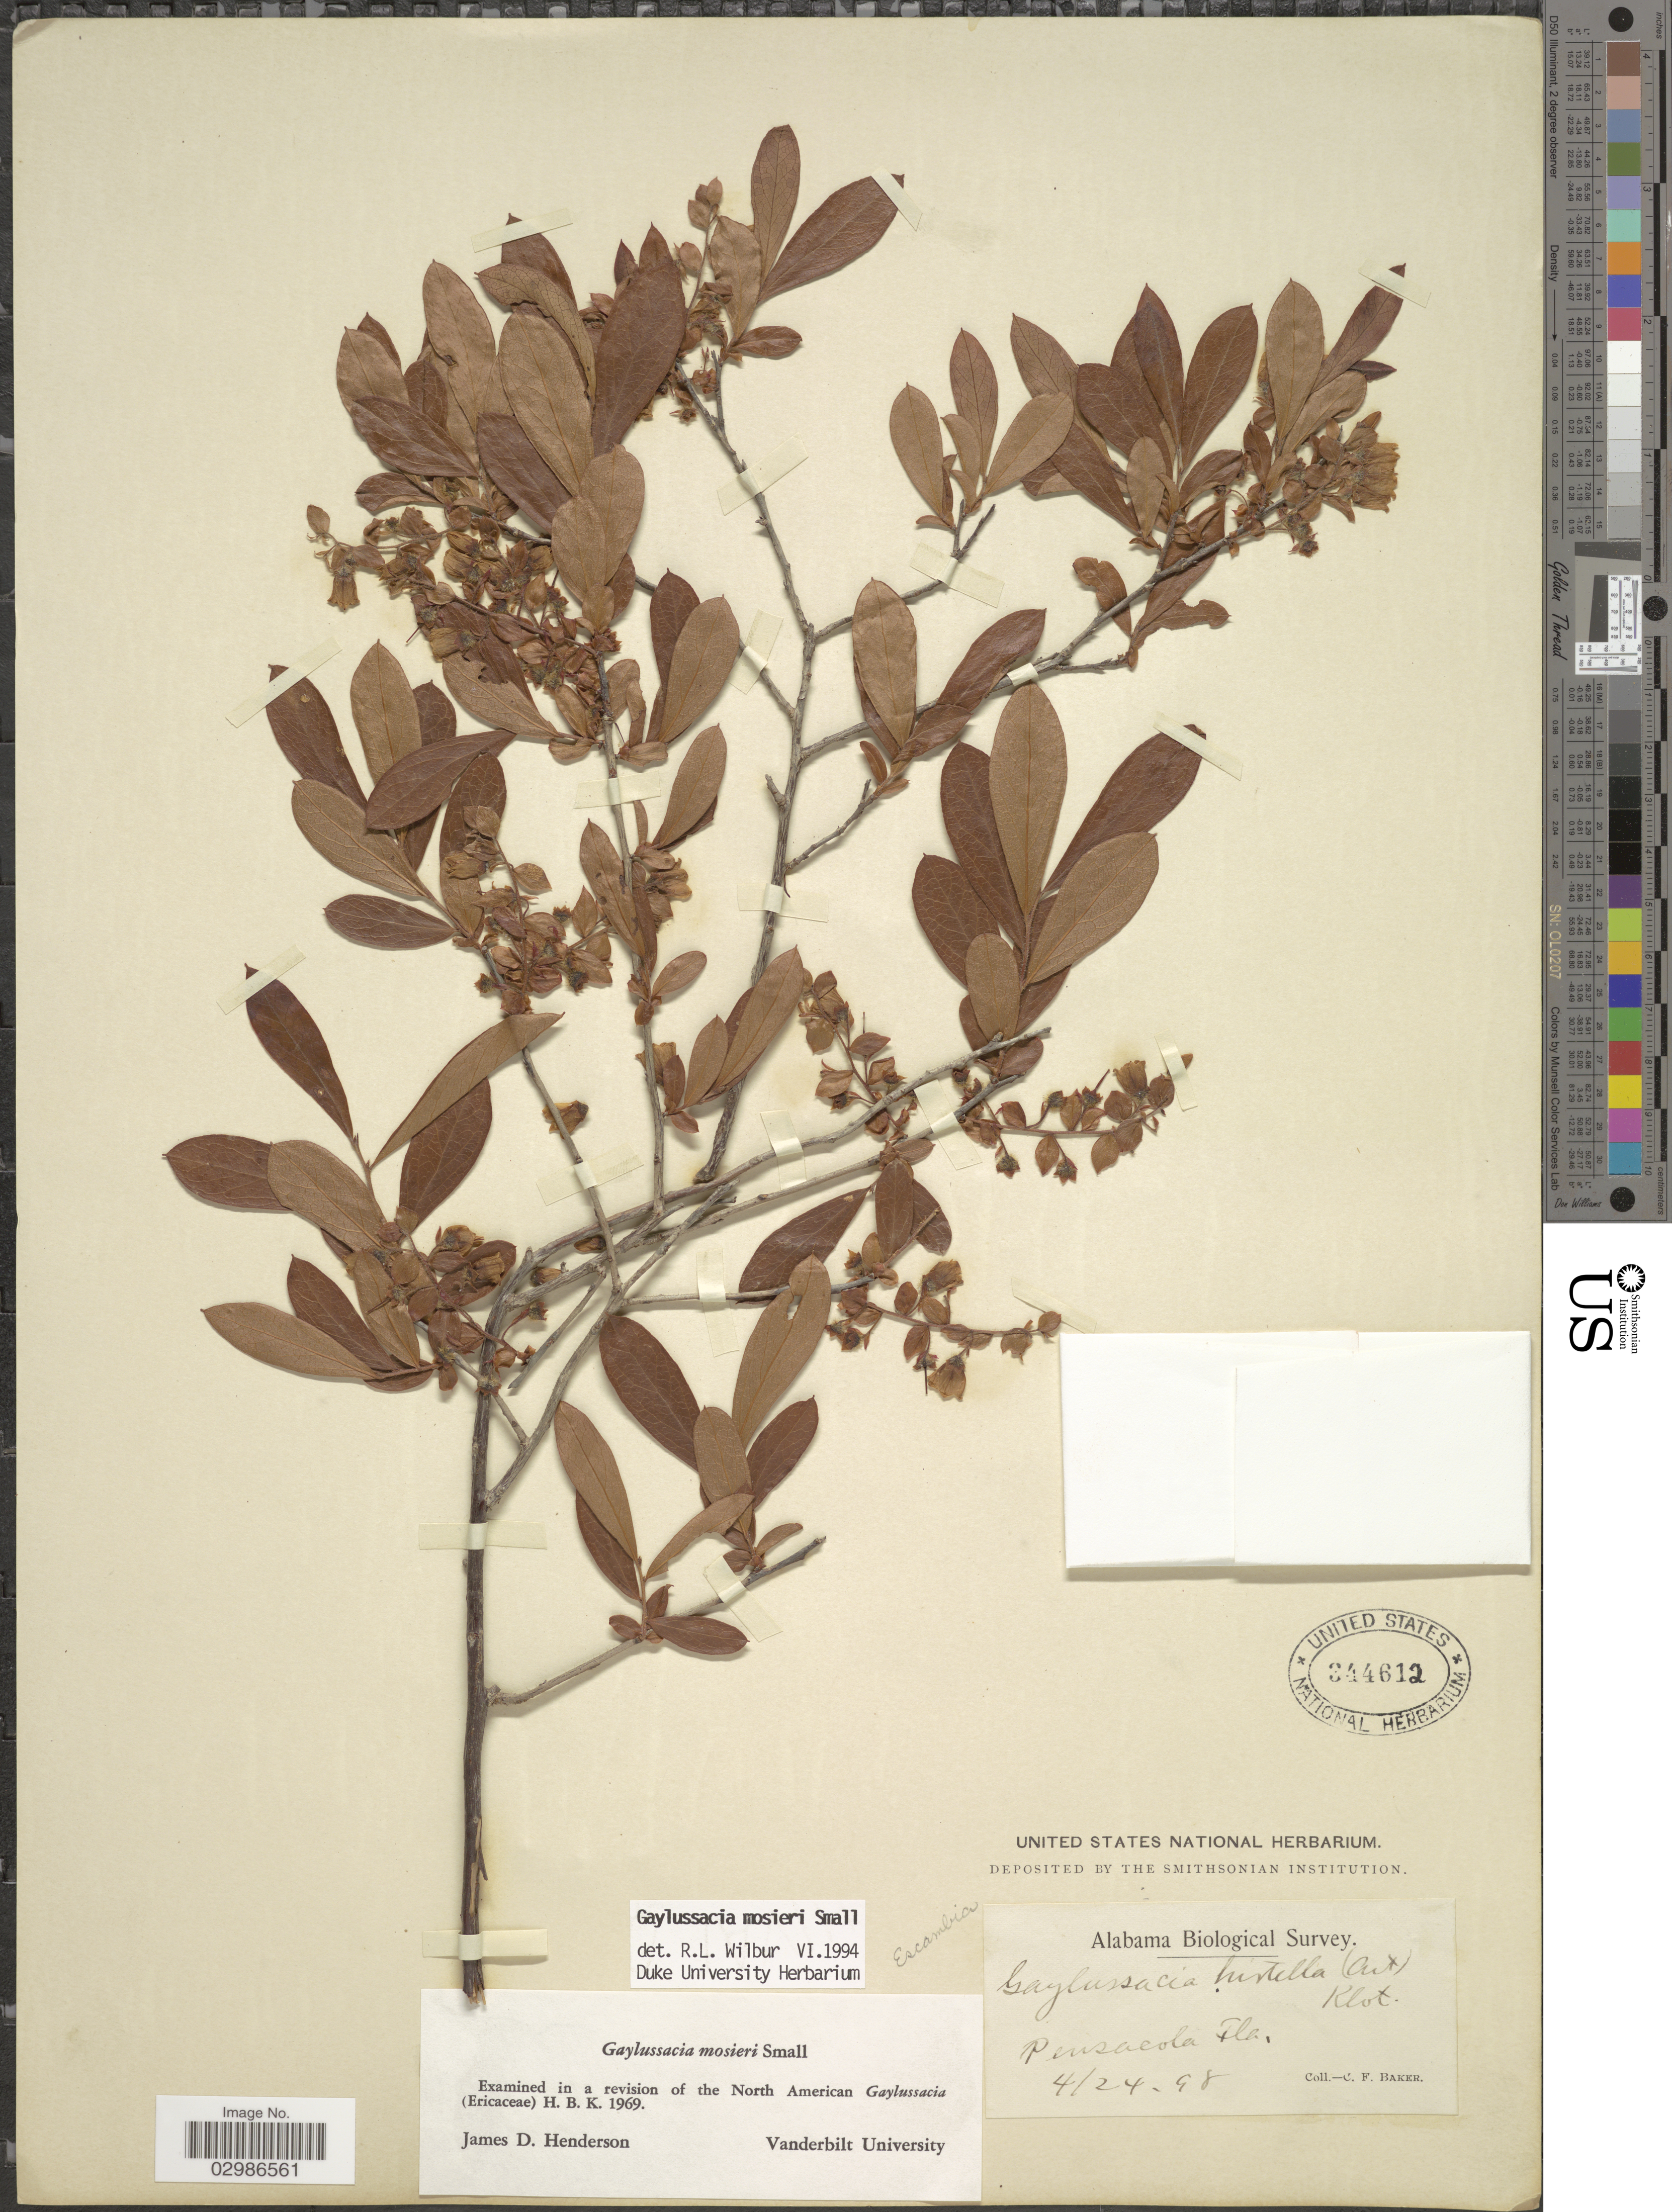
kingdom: Plantae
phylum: Tracheophyta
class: Magnoliopsida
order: Ericales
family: Ericaceae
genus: Gaylussacia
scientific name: Gaylussacia mosieri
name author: Small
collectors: C. F. Baker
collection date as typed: Transcribed d/m/y: 24/4/98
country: United States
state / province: Florida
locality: Pensacola Fla. Escambia.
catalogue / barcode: US 344612